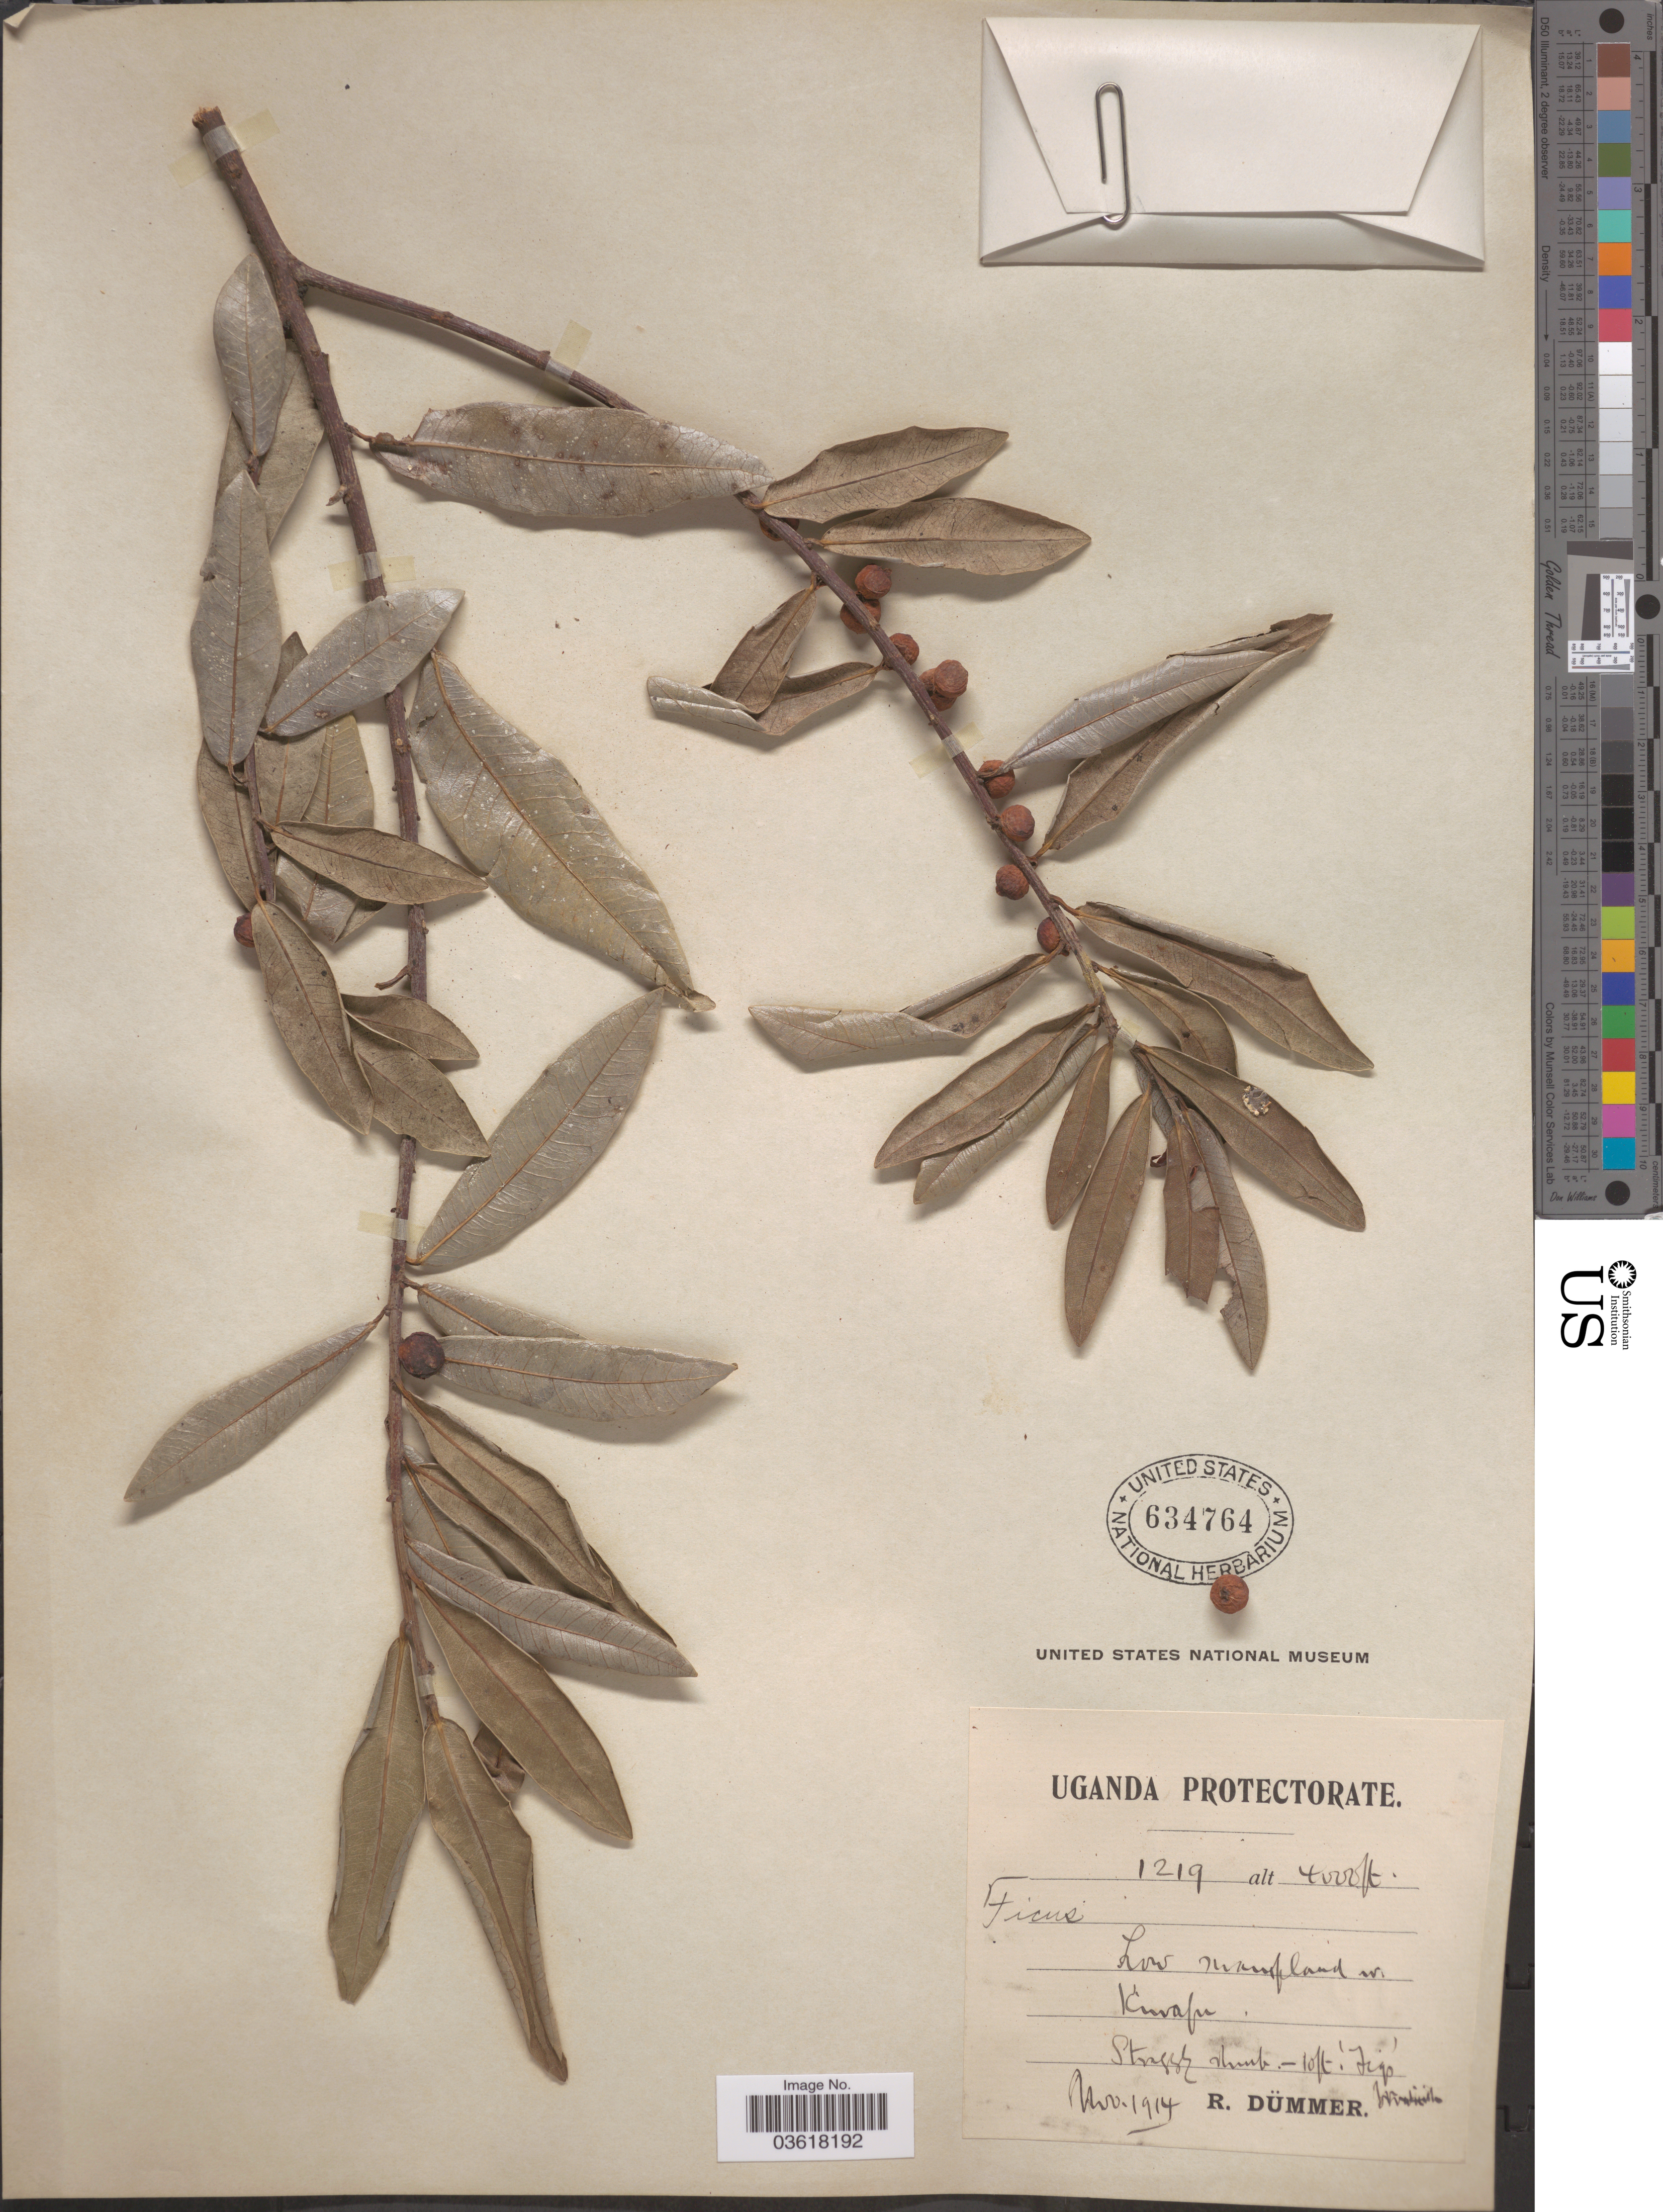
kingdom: Plantae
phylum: Tracheophyta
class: Magnoliopsida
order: Rosales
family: Moraceae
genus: Ficus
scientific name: Ficus sp.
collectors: R. A. Dümmer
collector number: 1219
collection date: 1914-11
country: Uganda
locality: Uganda Protectorate. Low mansland* on Kiwafu.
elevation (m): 1219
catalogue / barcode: US 634764